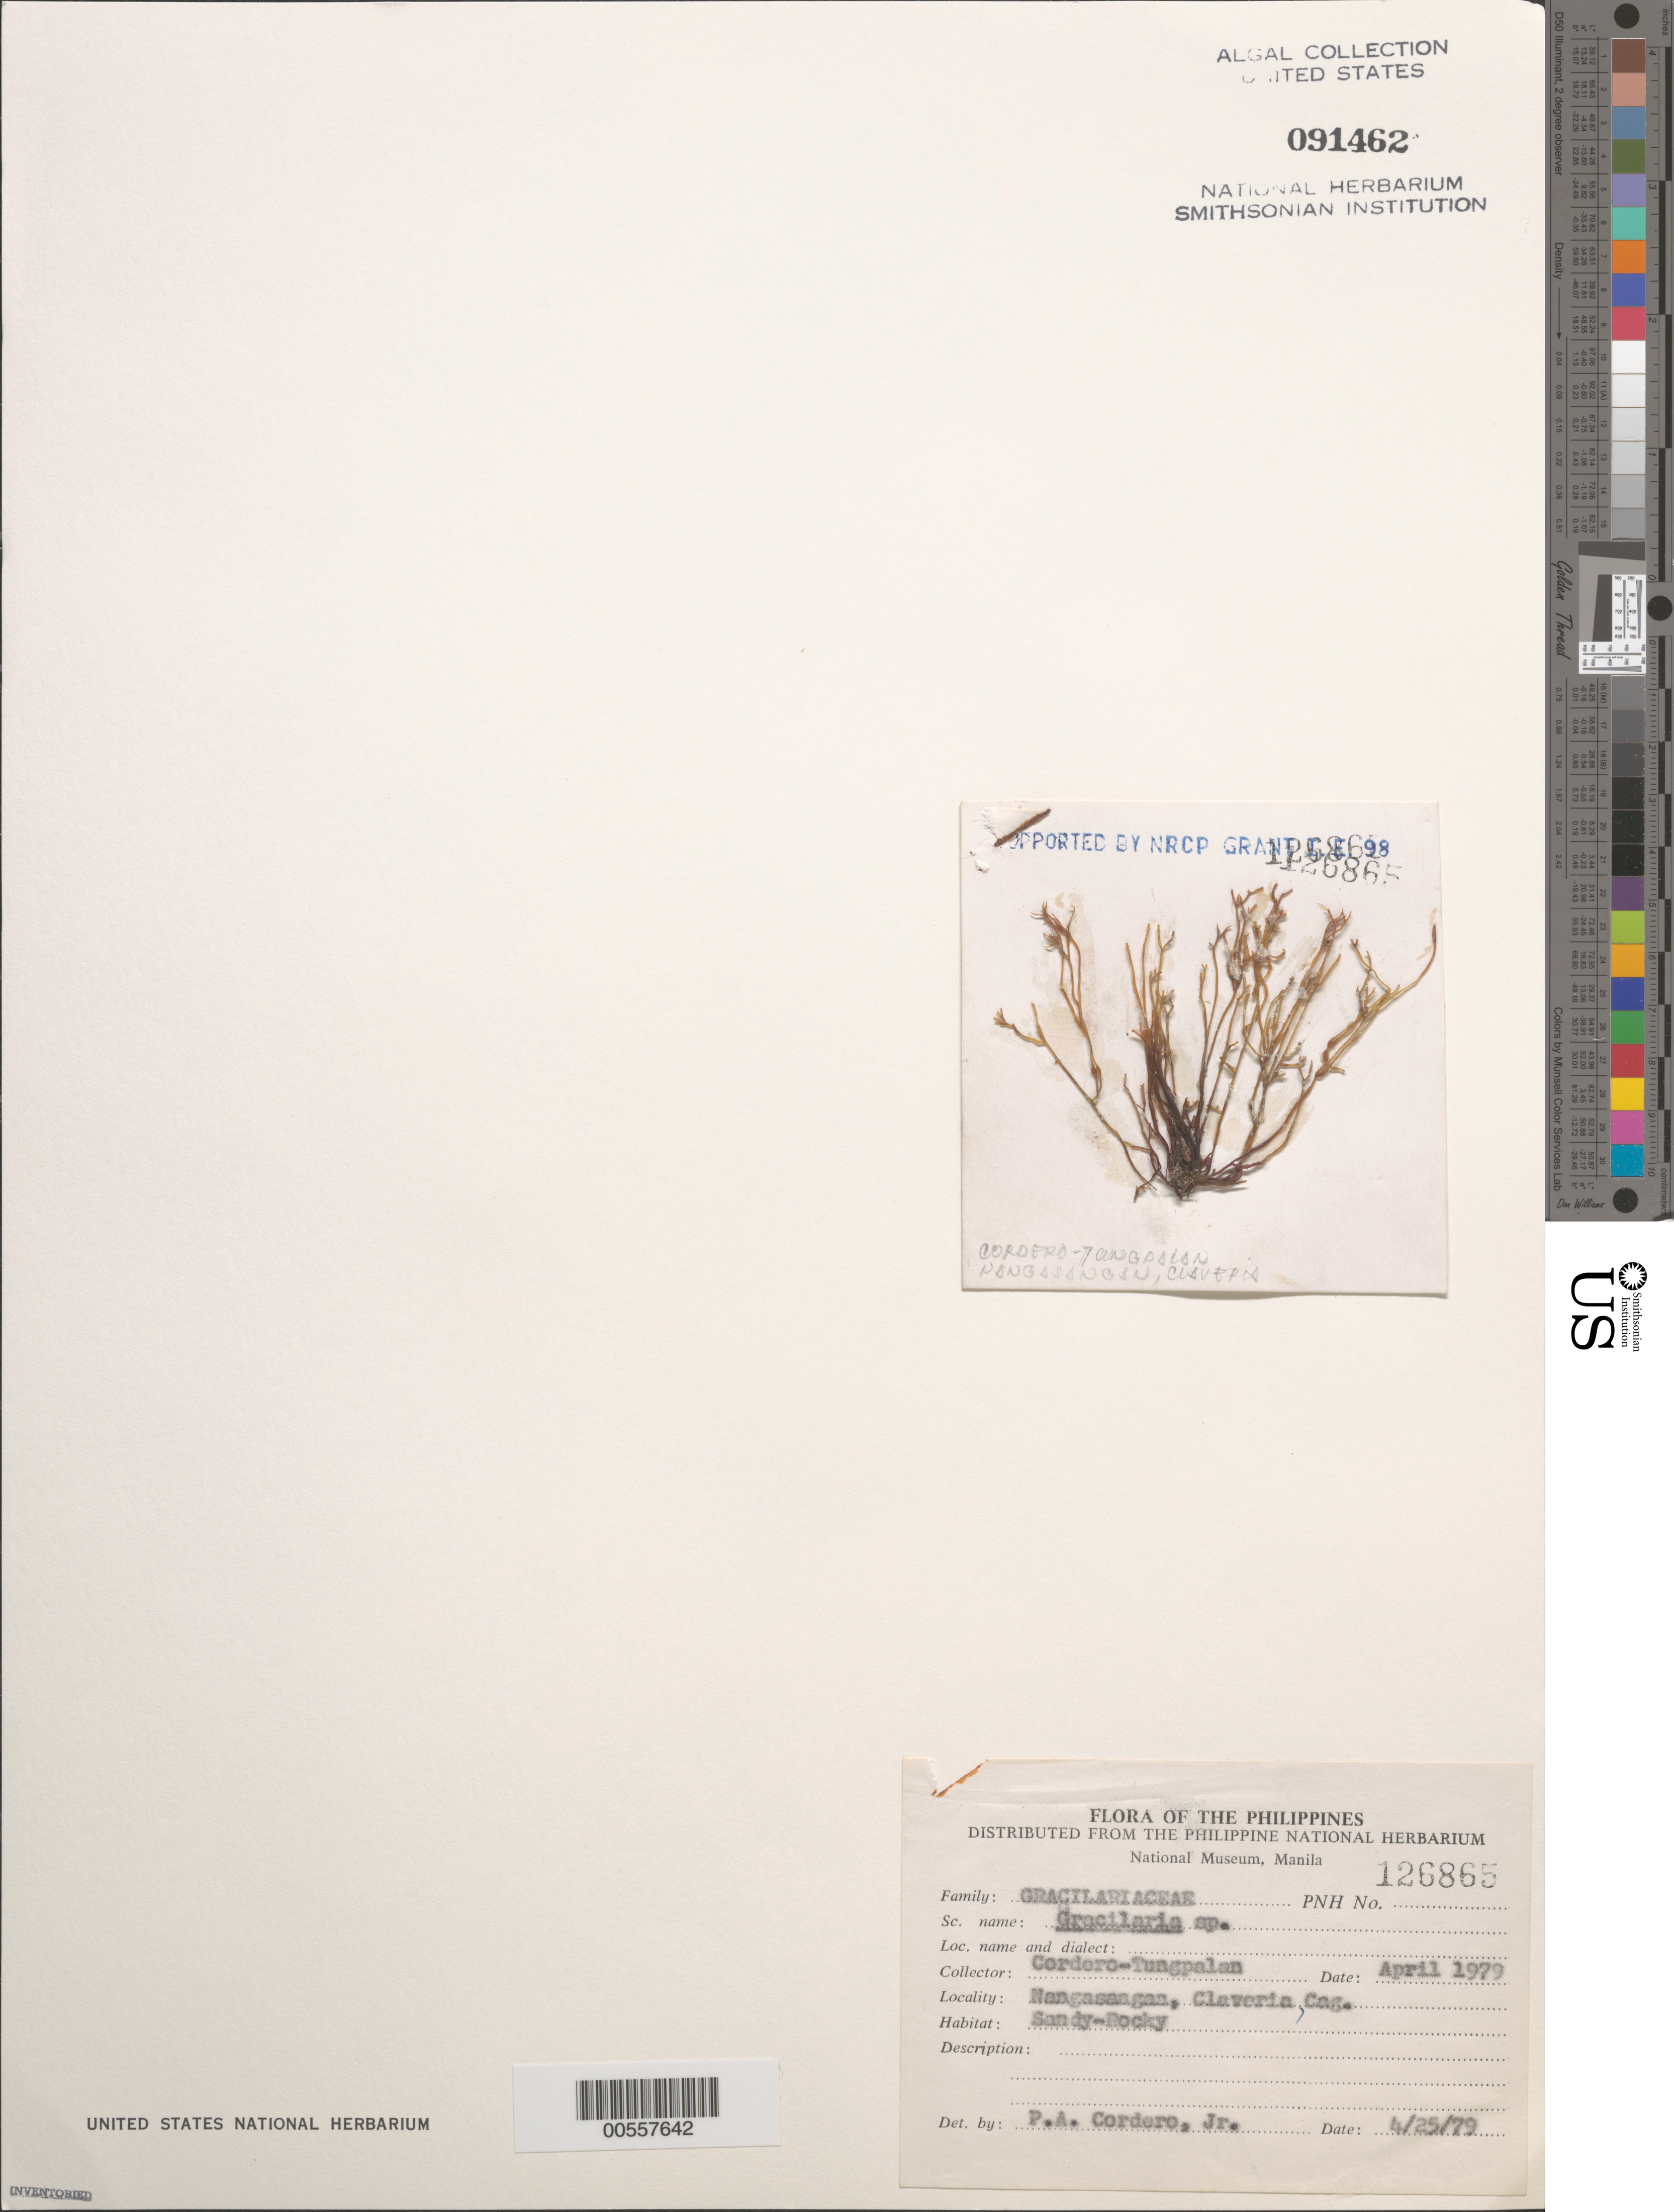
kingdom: Plantae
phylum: Rhodophyta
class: Florideophyceae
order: Gracilariales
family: Gracilariaceae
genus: Gracilaria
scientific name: Gracilaria sp.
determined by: Cordero, P. A., Jr.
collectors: P. A. Cordero & A. Tungpalan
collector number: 126865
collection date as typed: Apr 1979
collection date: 1979-04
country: Philippines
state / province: Cagayan Valley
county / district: Cagayan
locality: Nangasangan, claveria, cagayan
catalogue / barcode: US 91462